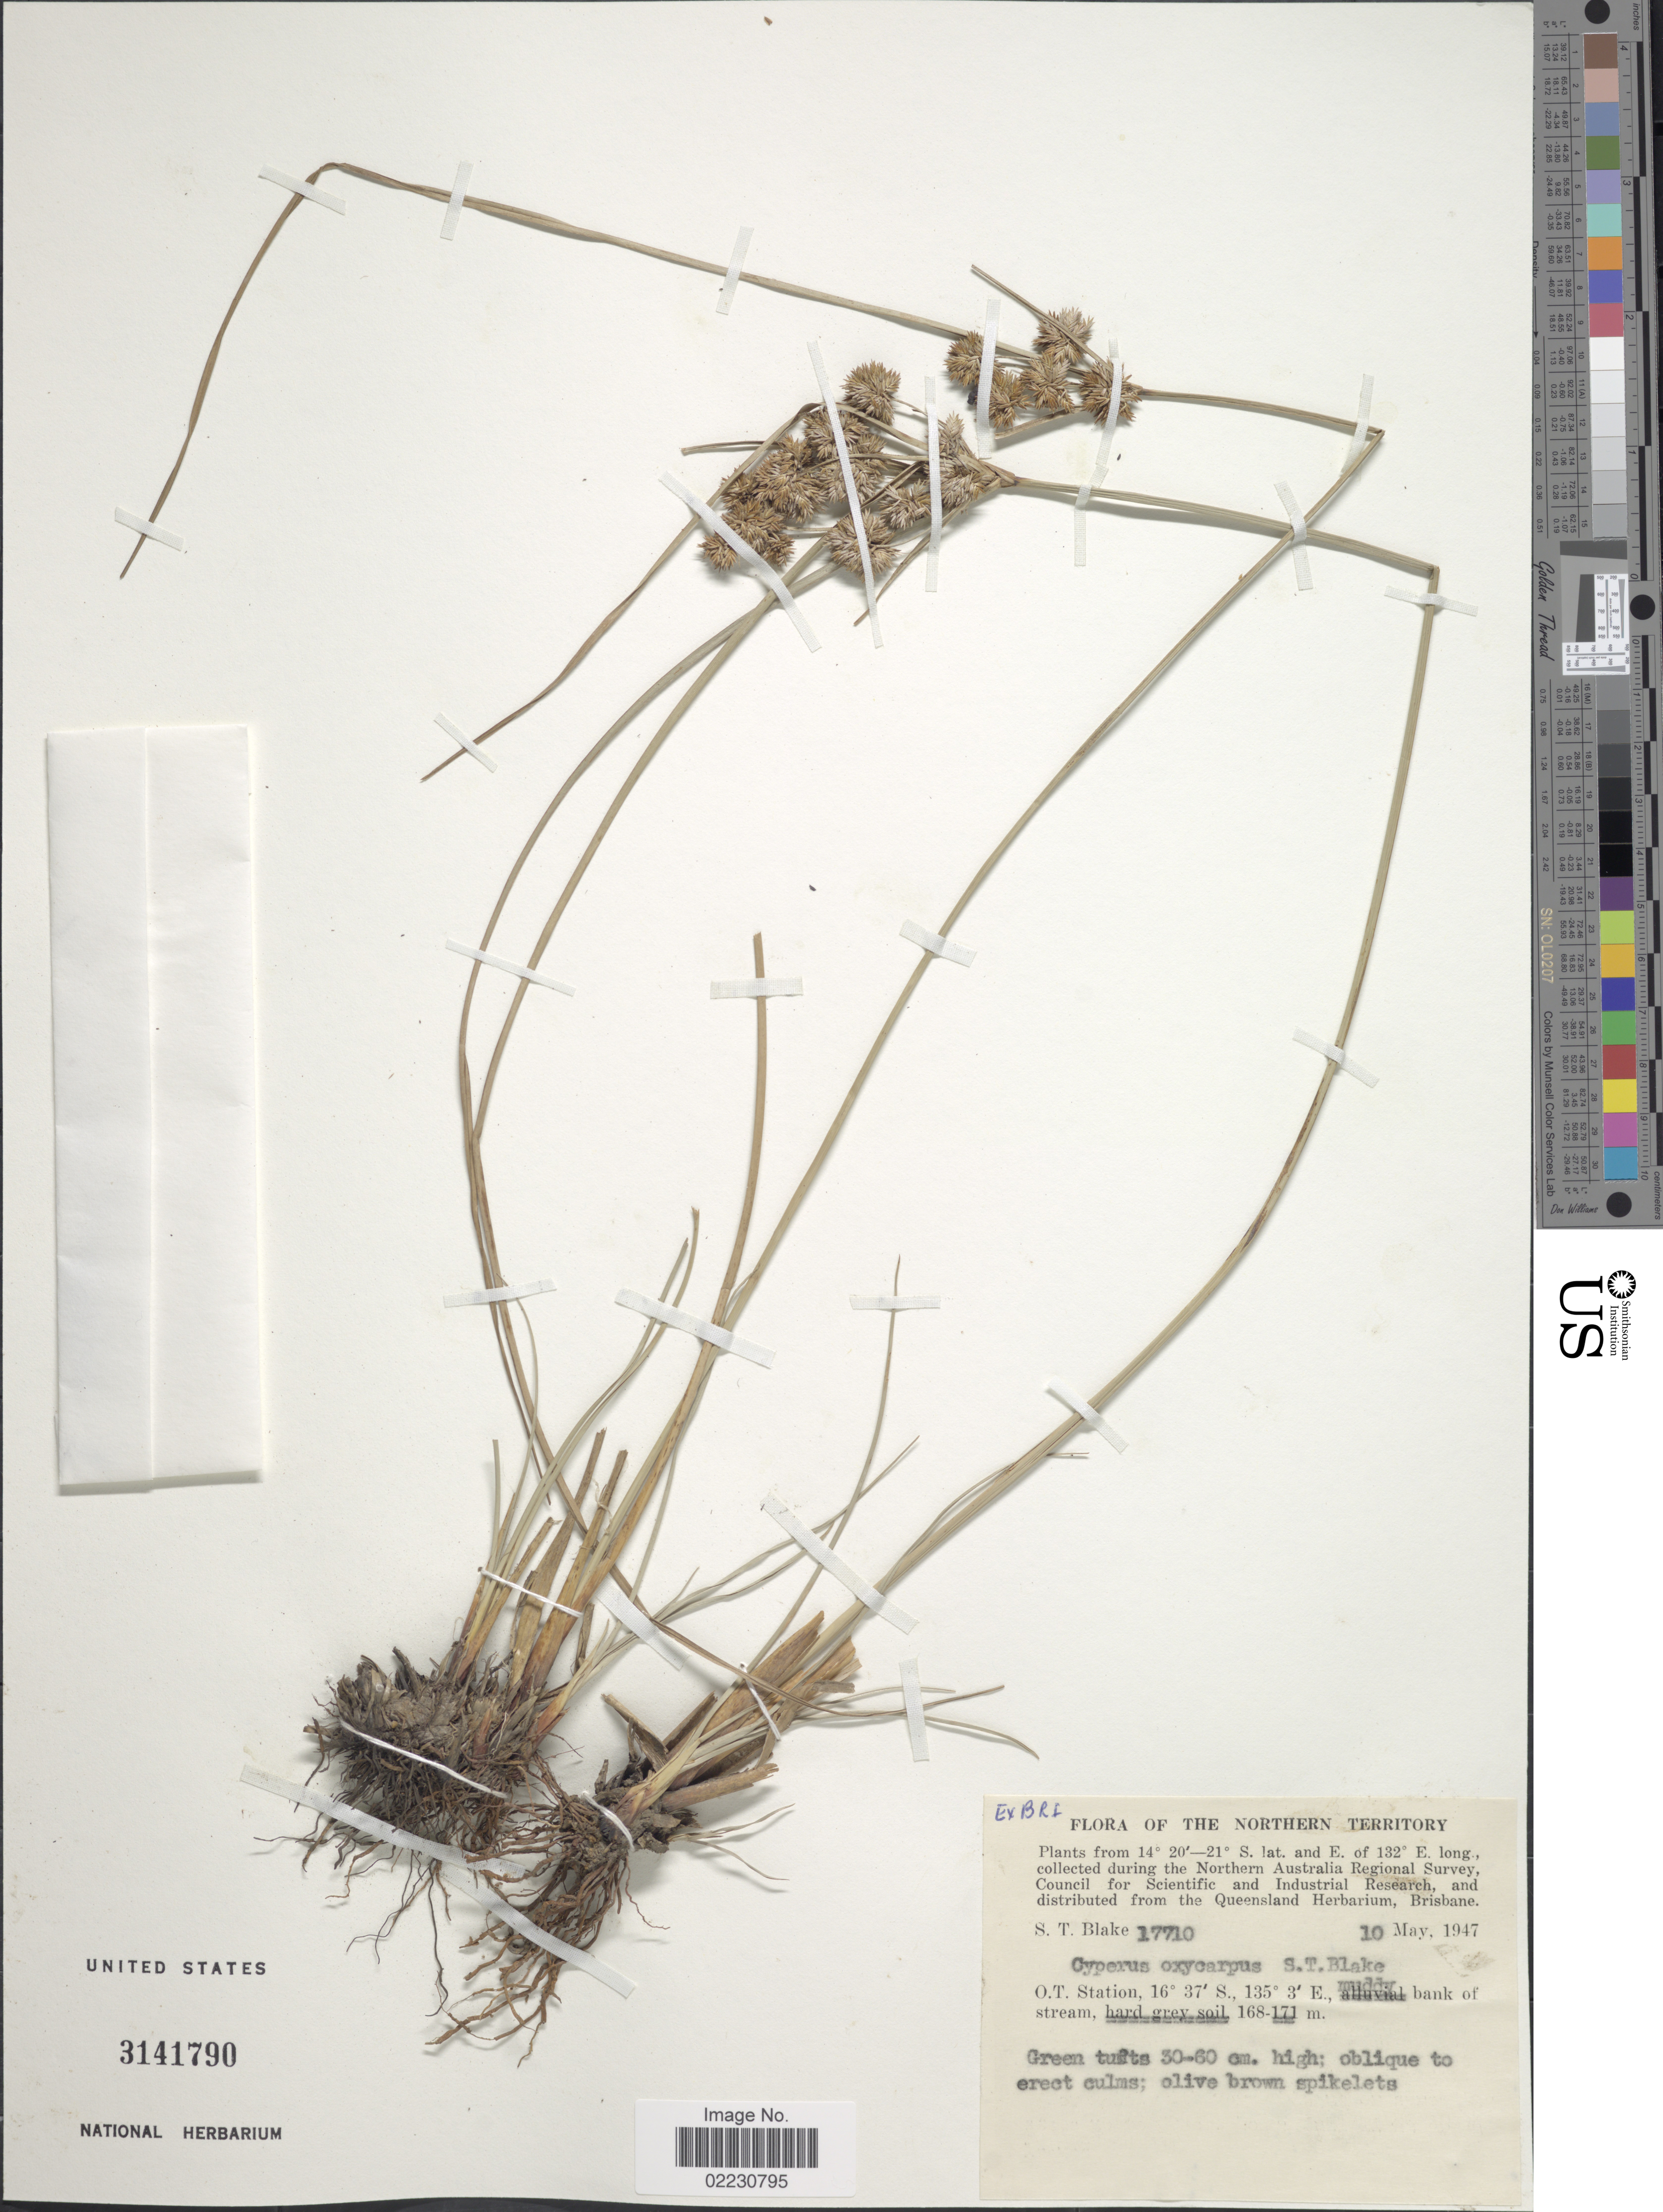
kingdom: Plantae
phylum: Tracheophyta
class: Liliopsida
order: Poales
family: Cyperaceae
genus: Cyperus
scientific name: Cyperus oxycarpus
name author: S.T. Blake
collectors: S. T. Blake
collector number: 17710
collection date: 1947-05-10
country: Australia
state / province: Northern Territory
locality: O.T. Station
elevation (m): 168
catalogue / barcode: US 3141790